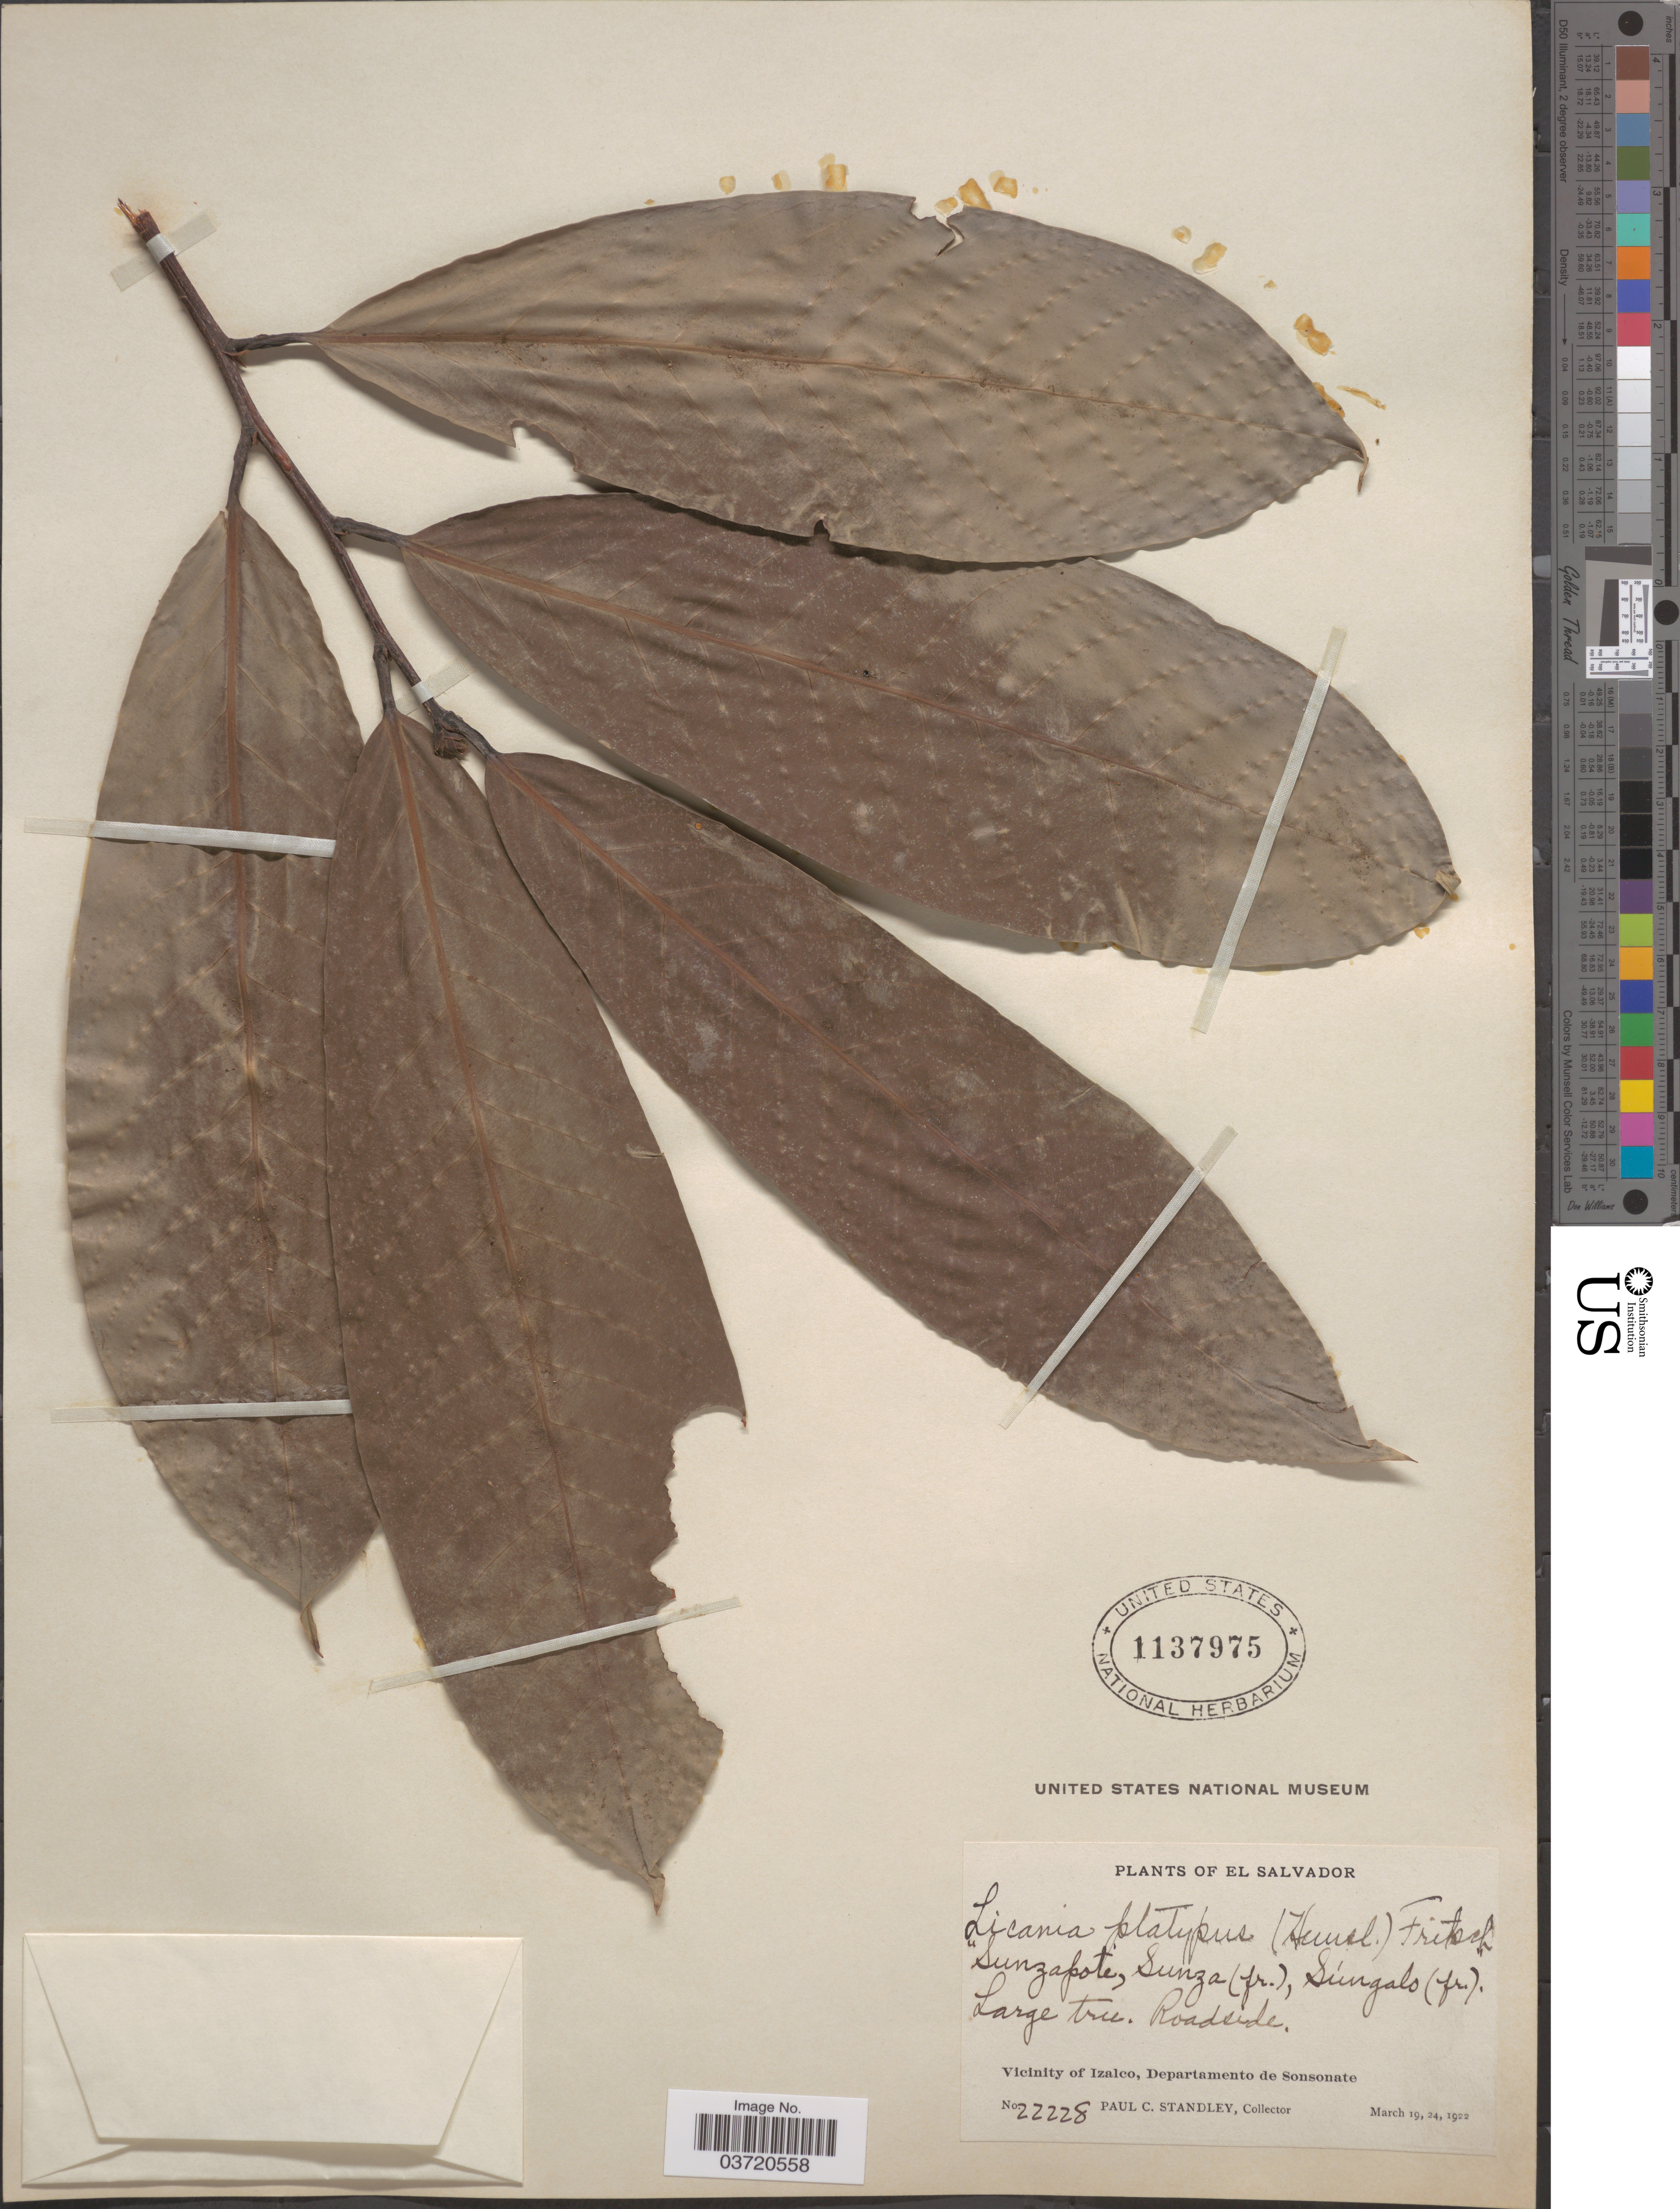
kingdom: Plantae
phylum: Tracheophyta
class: Magnoliopsida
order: Malpighiales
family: Chrysobalanaceae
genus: Moquilea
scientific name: Moquilea platypus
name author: Hemsl.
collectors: P. C. Standley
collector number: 22228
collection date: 1922-03-19/1922-03-24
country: El Salvador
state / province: Sonsonate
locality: Vicinity of Izalco, Departamento de Sonsonate.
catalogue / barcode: US 1137975